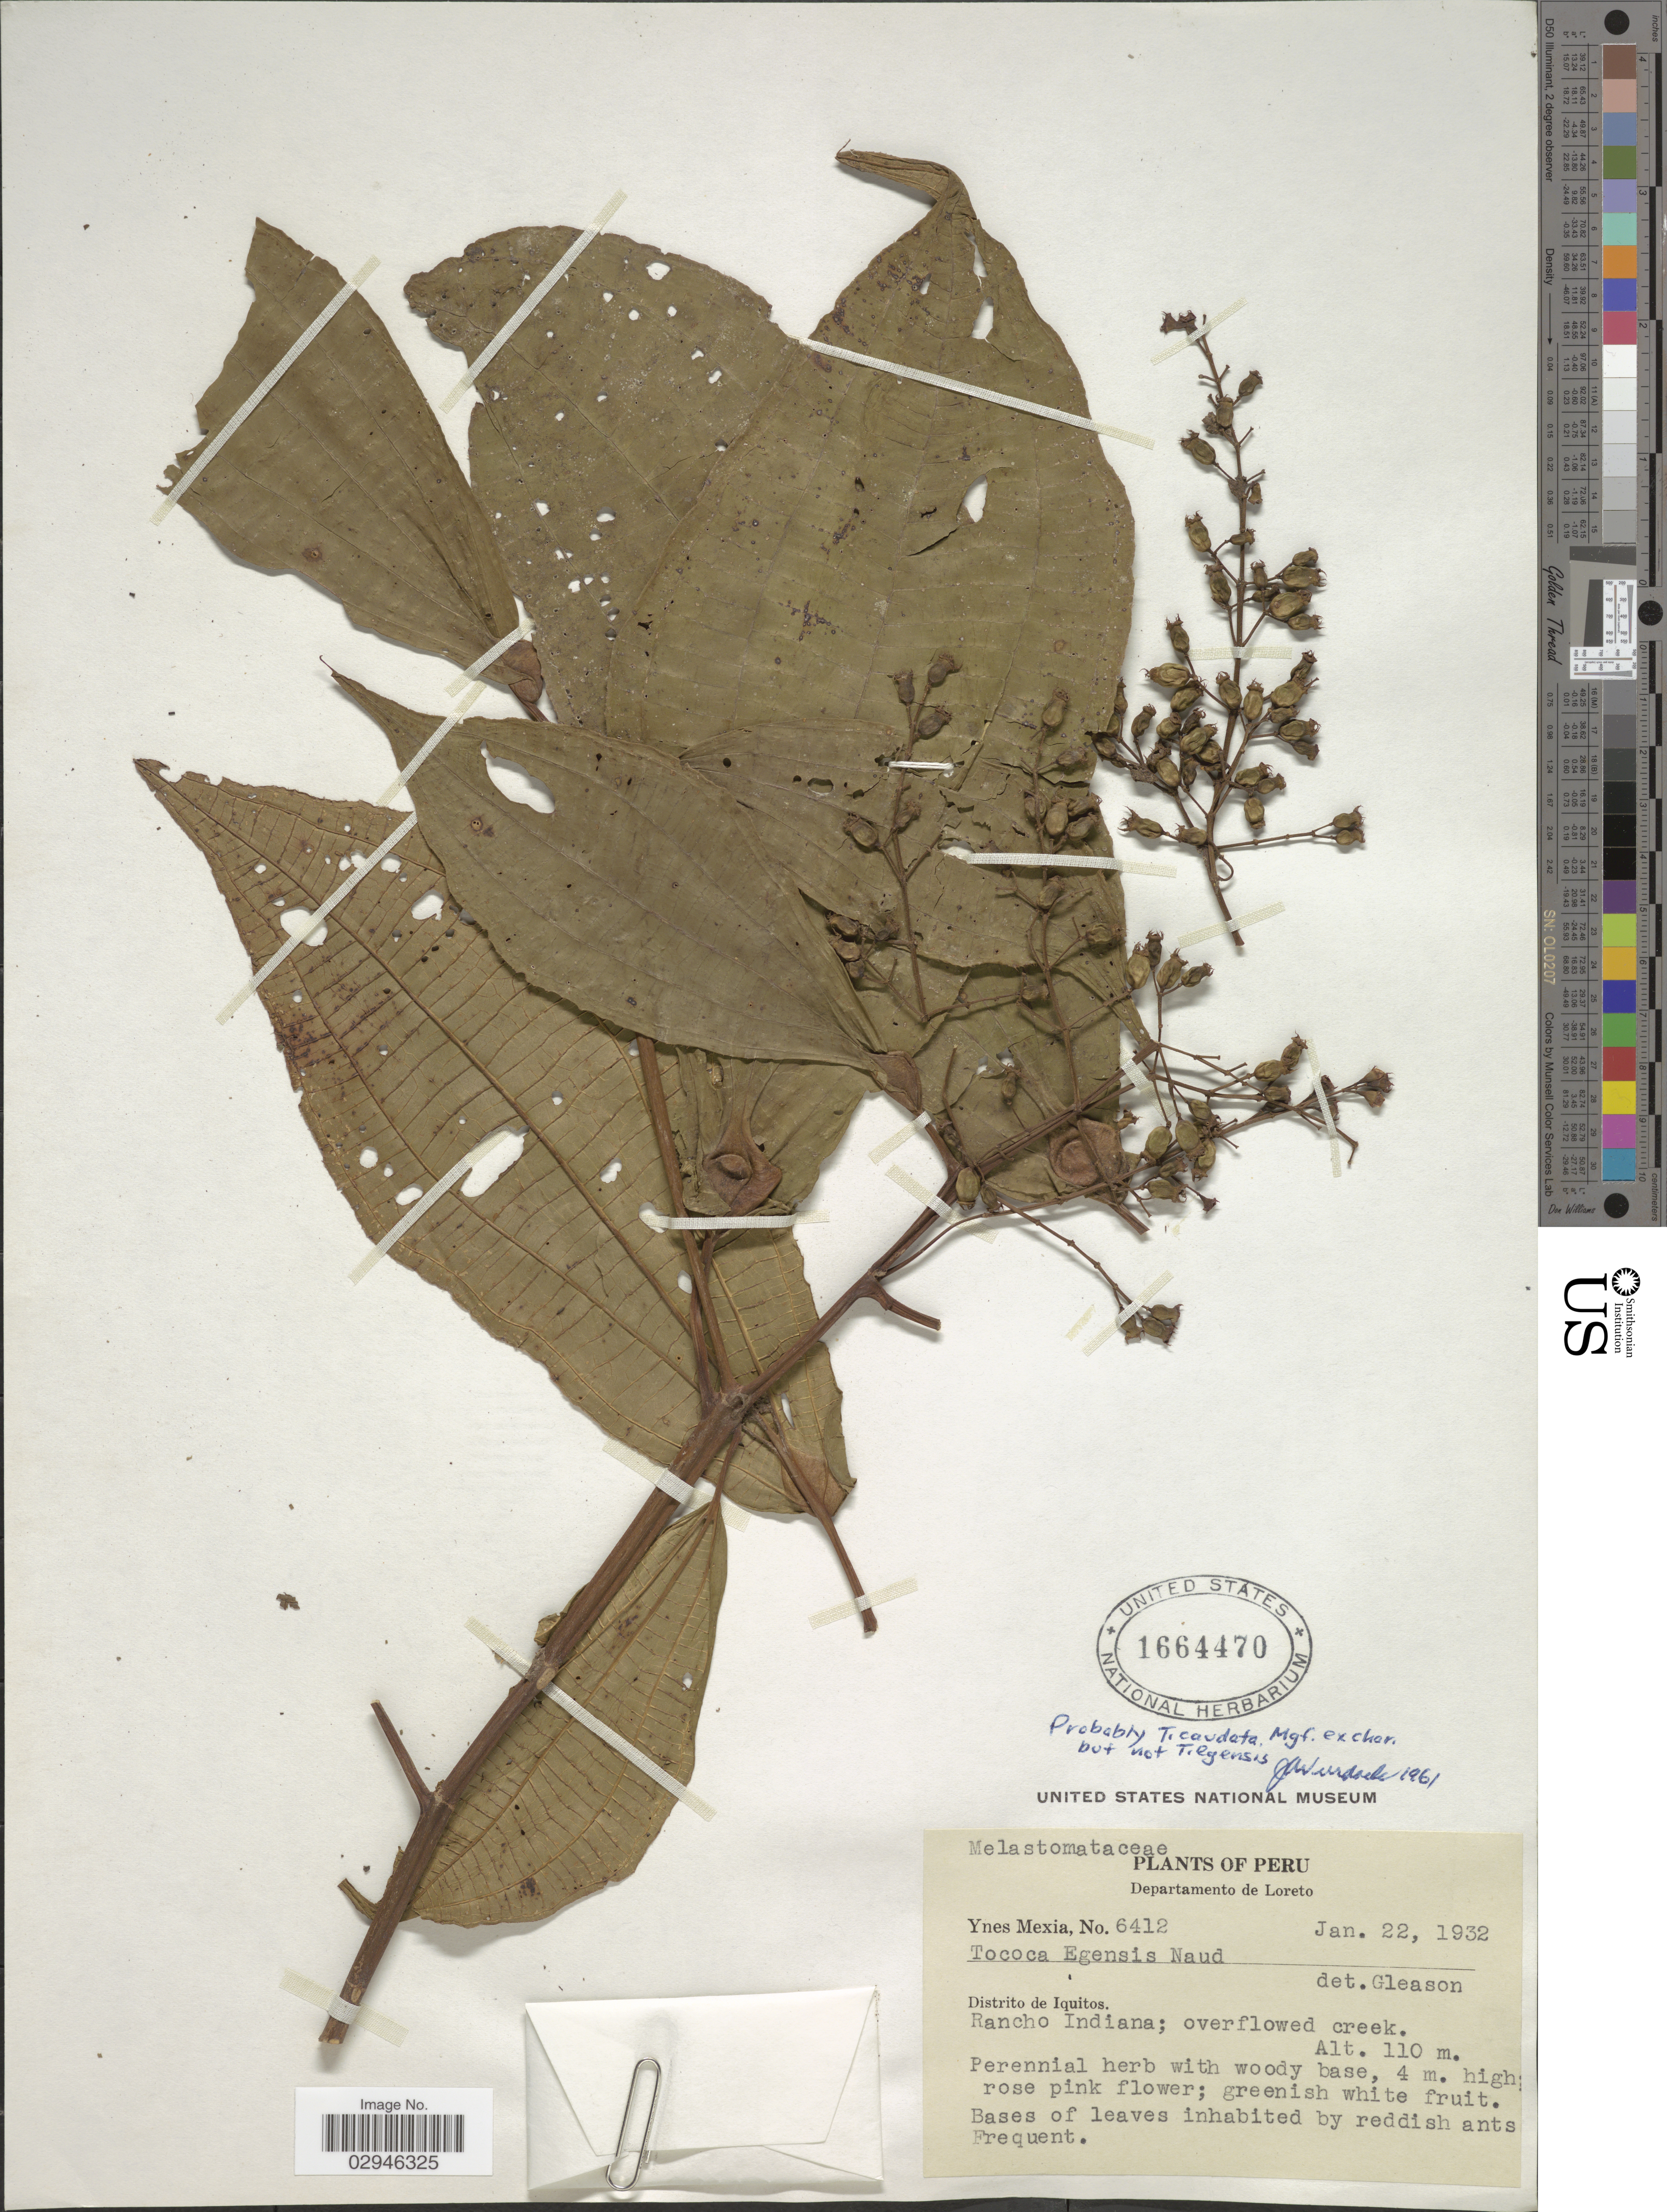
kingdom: Plantae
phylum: Tracheophyta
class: Magnoliopsida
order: Myrtales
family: Melastomataceae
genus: Tococa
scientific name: Tococa caudata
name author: Markgr.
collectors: Y. Mexia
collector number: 6412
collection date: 1932-01-22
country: Peru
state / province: Loreto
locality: Departamento de Loreto, Distrito de Iquitos, Rancho Indiana.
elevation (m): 110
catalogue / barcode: US 1664470